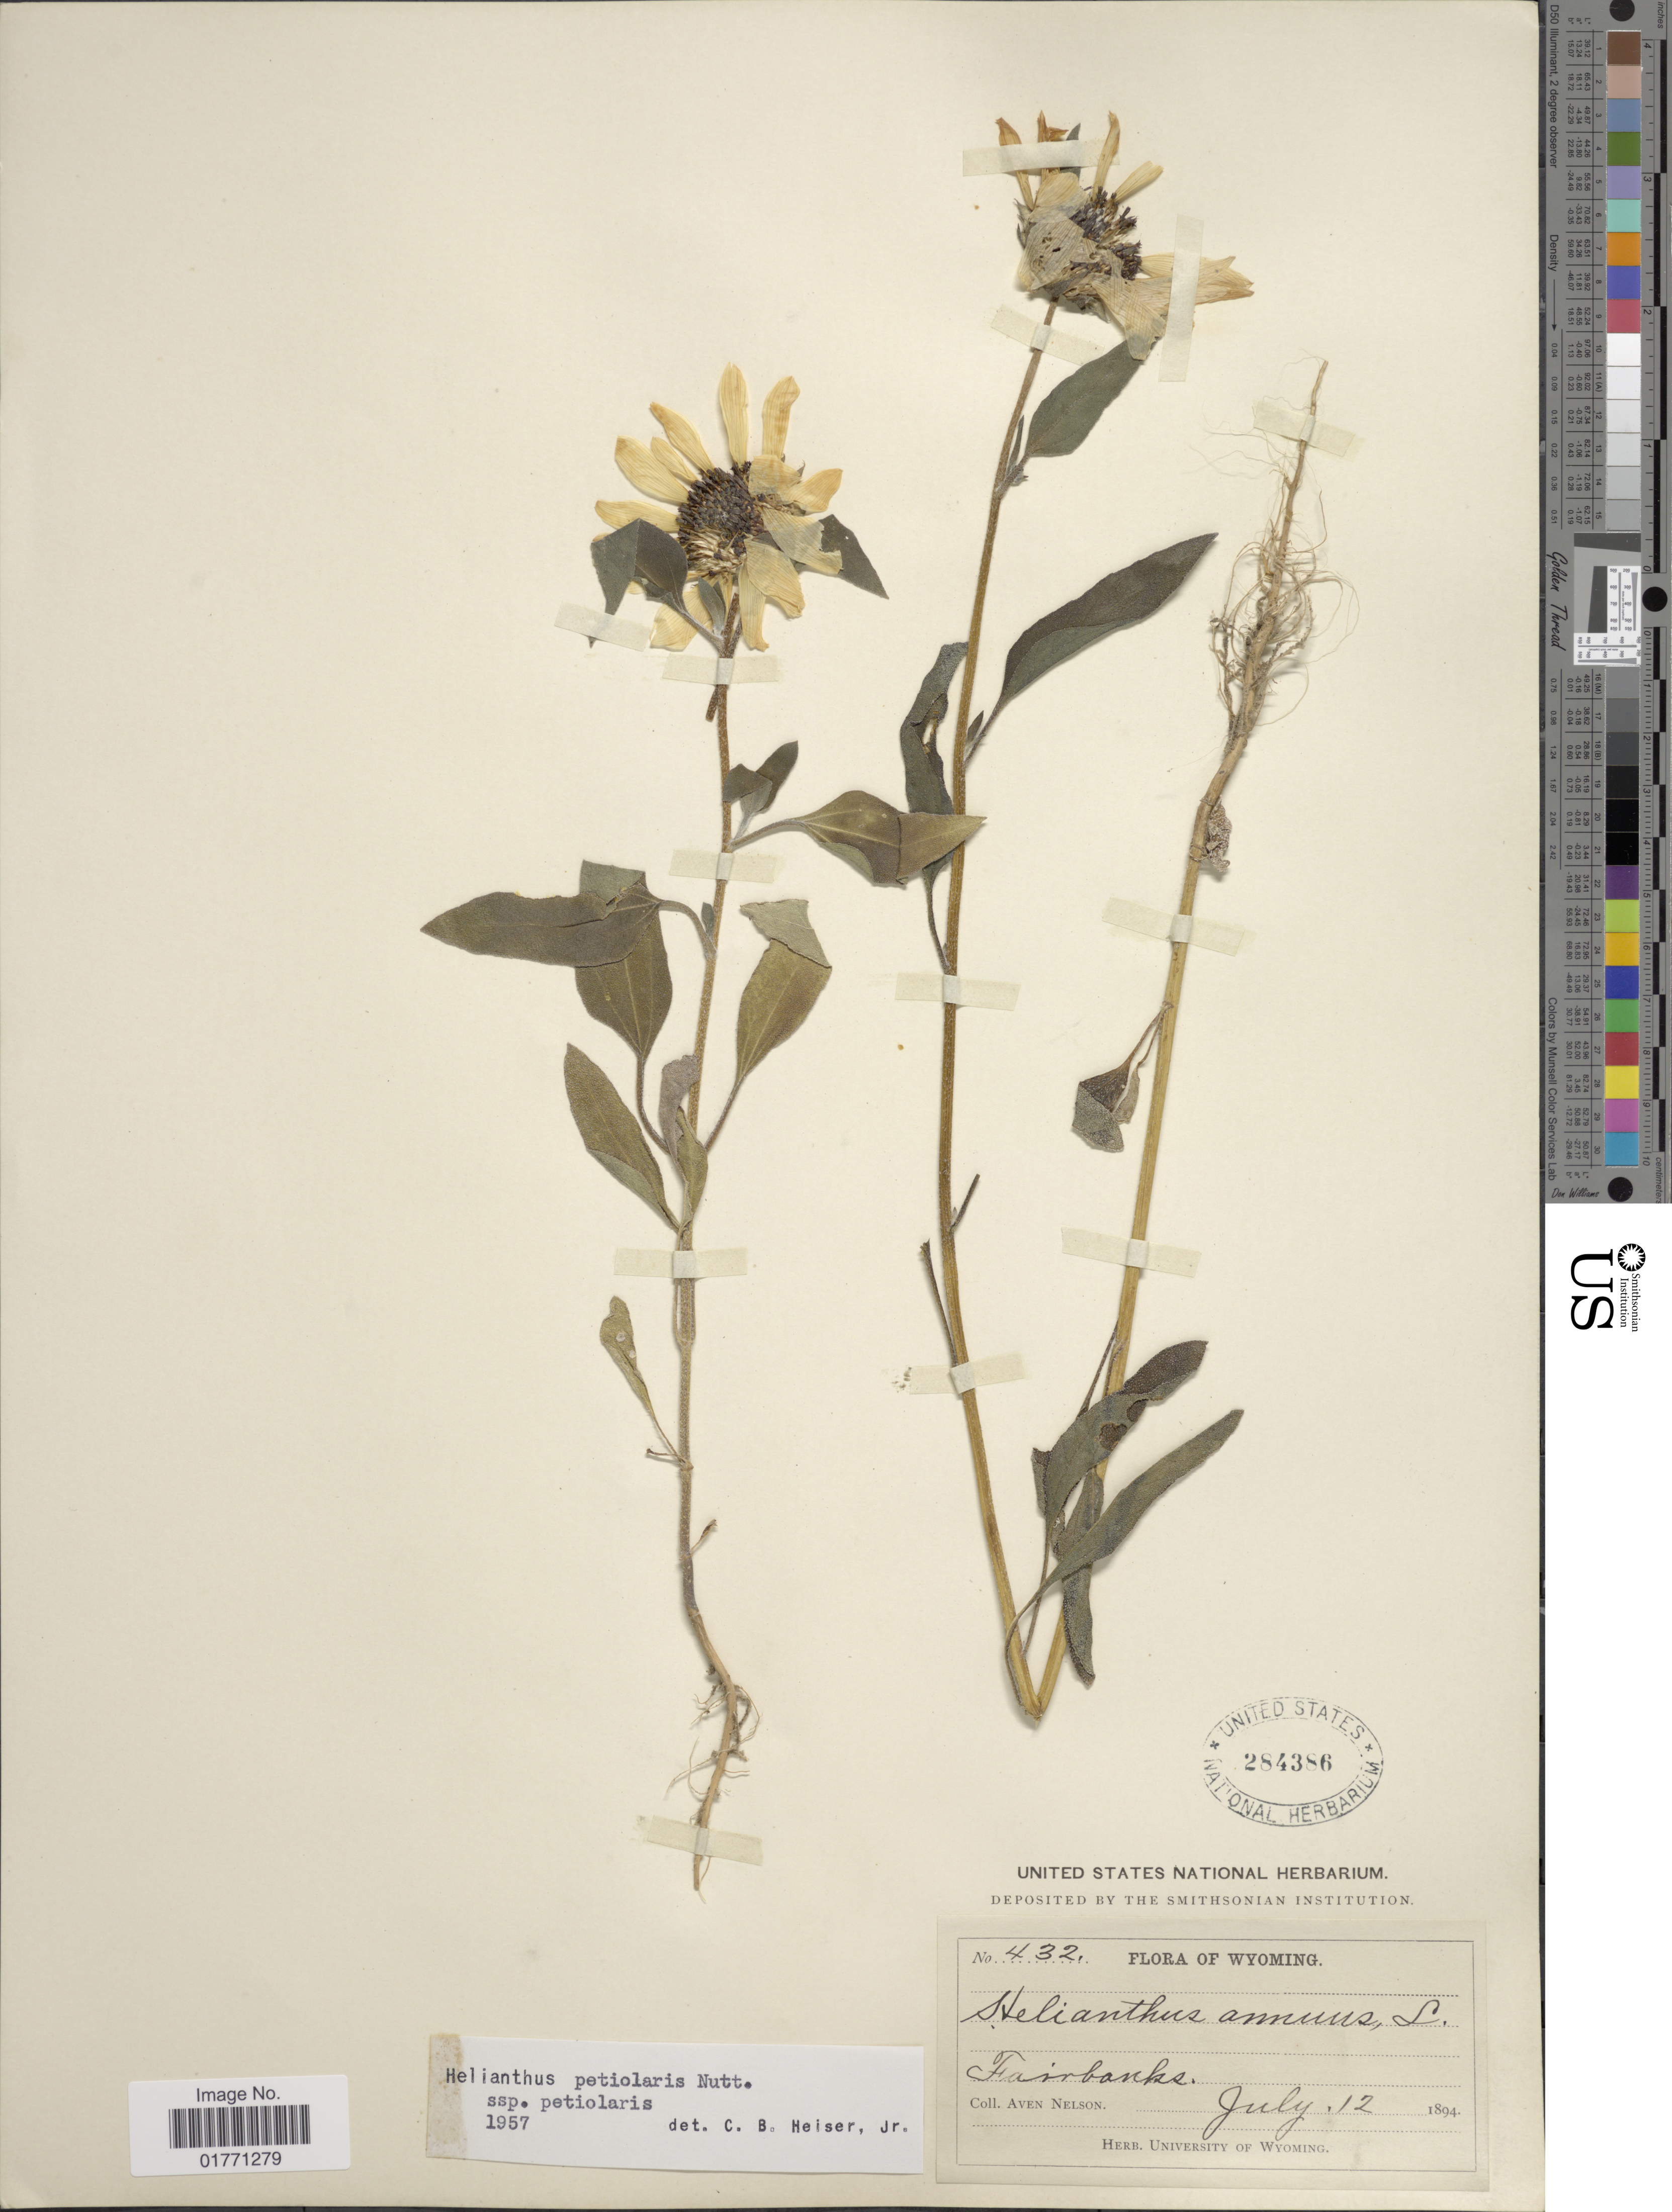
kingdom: Plantae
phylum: Tracheophyta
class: Magnoliopsida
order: Asterales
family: Asteraceae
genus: Helianthus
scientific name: Helianthus petiolaris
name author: Nutt.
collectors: A. Nelson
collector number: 432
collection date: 1894-07-12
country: United States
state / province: Wyoming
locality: Fairbanks.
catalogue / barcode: US 284386